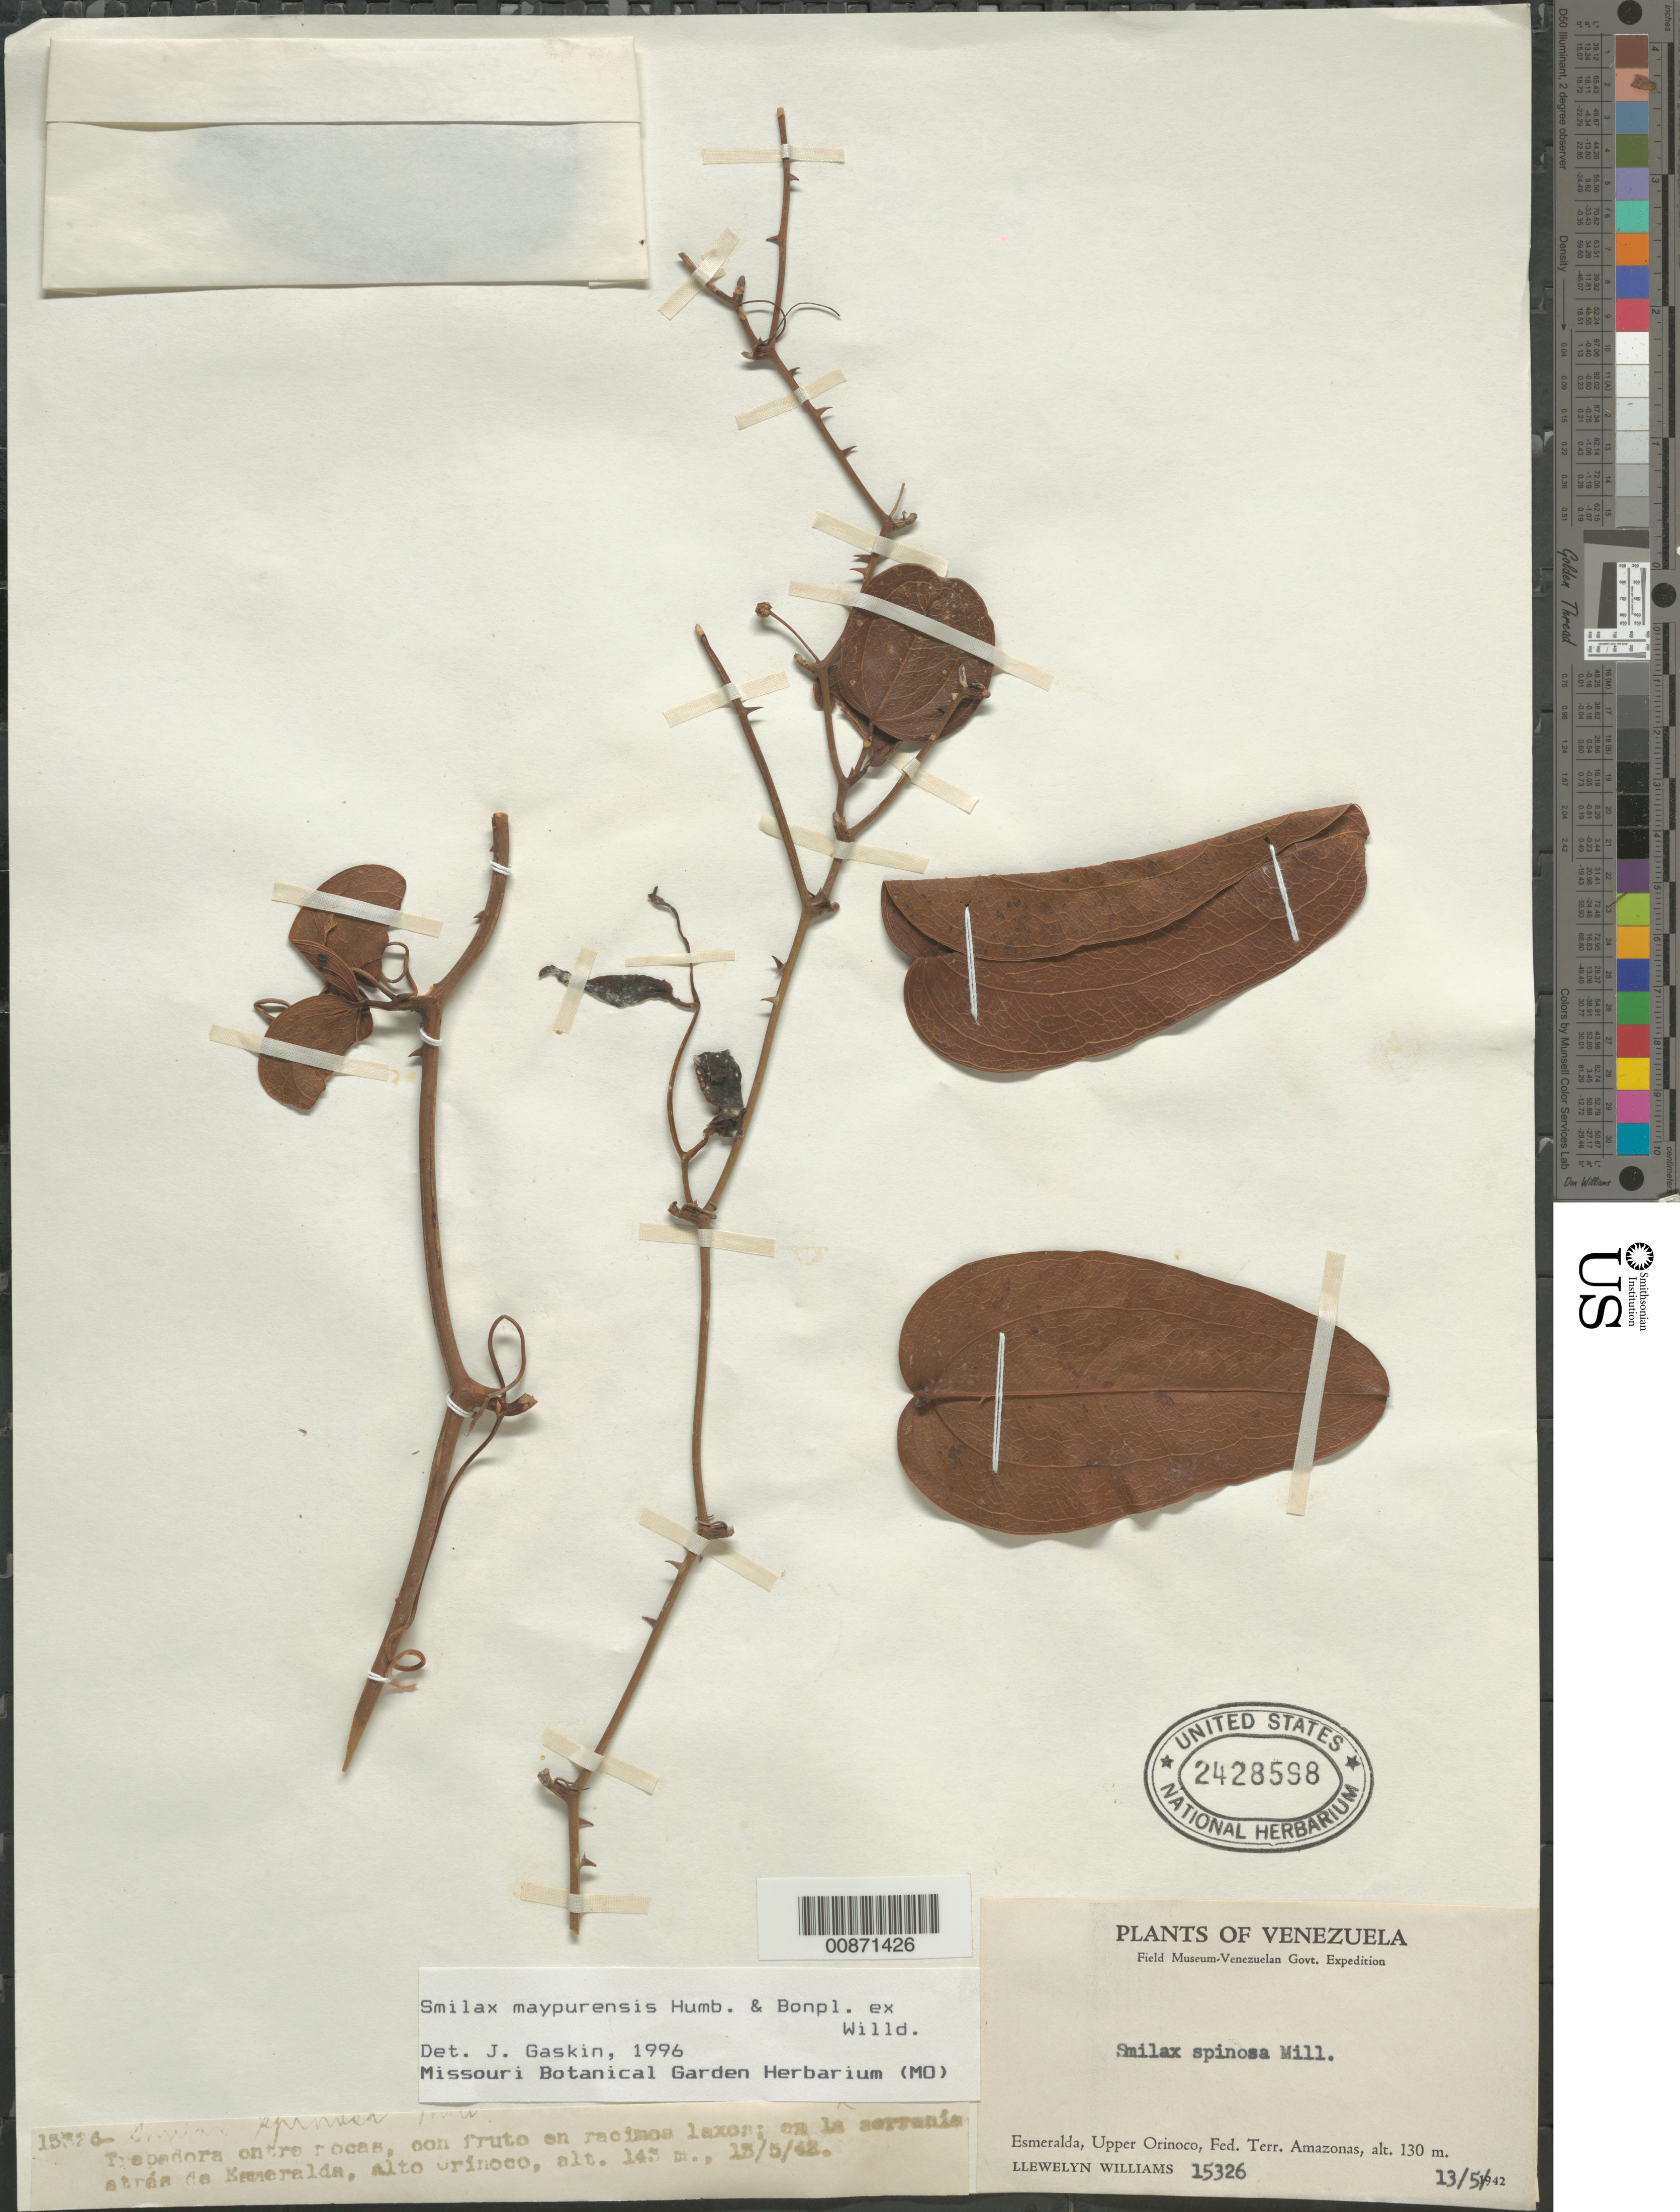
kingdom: Plantae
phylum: Tracheophyta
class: Liliopsida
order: Liliales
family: Smilacaceae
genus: Smilax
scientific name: Smilax maypurensis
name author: Humb. & Bonpl. ex Willd.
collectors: Ll. Williams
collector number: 15326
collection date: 1942-05-13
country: Venezuela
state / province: Amazonas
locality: Esmeralda, Upper Orinoco, Fed. Terr. Amazonas.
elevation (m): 130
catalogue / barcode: US 2428598